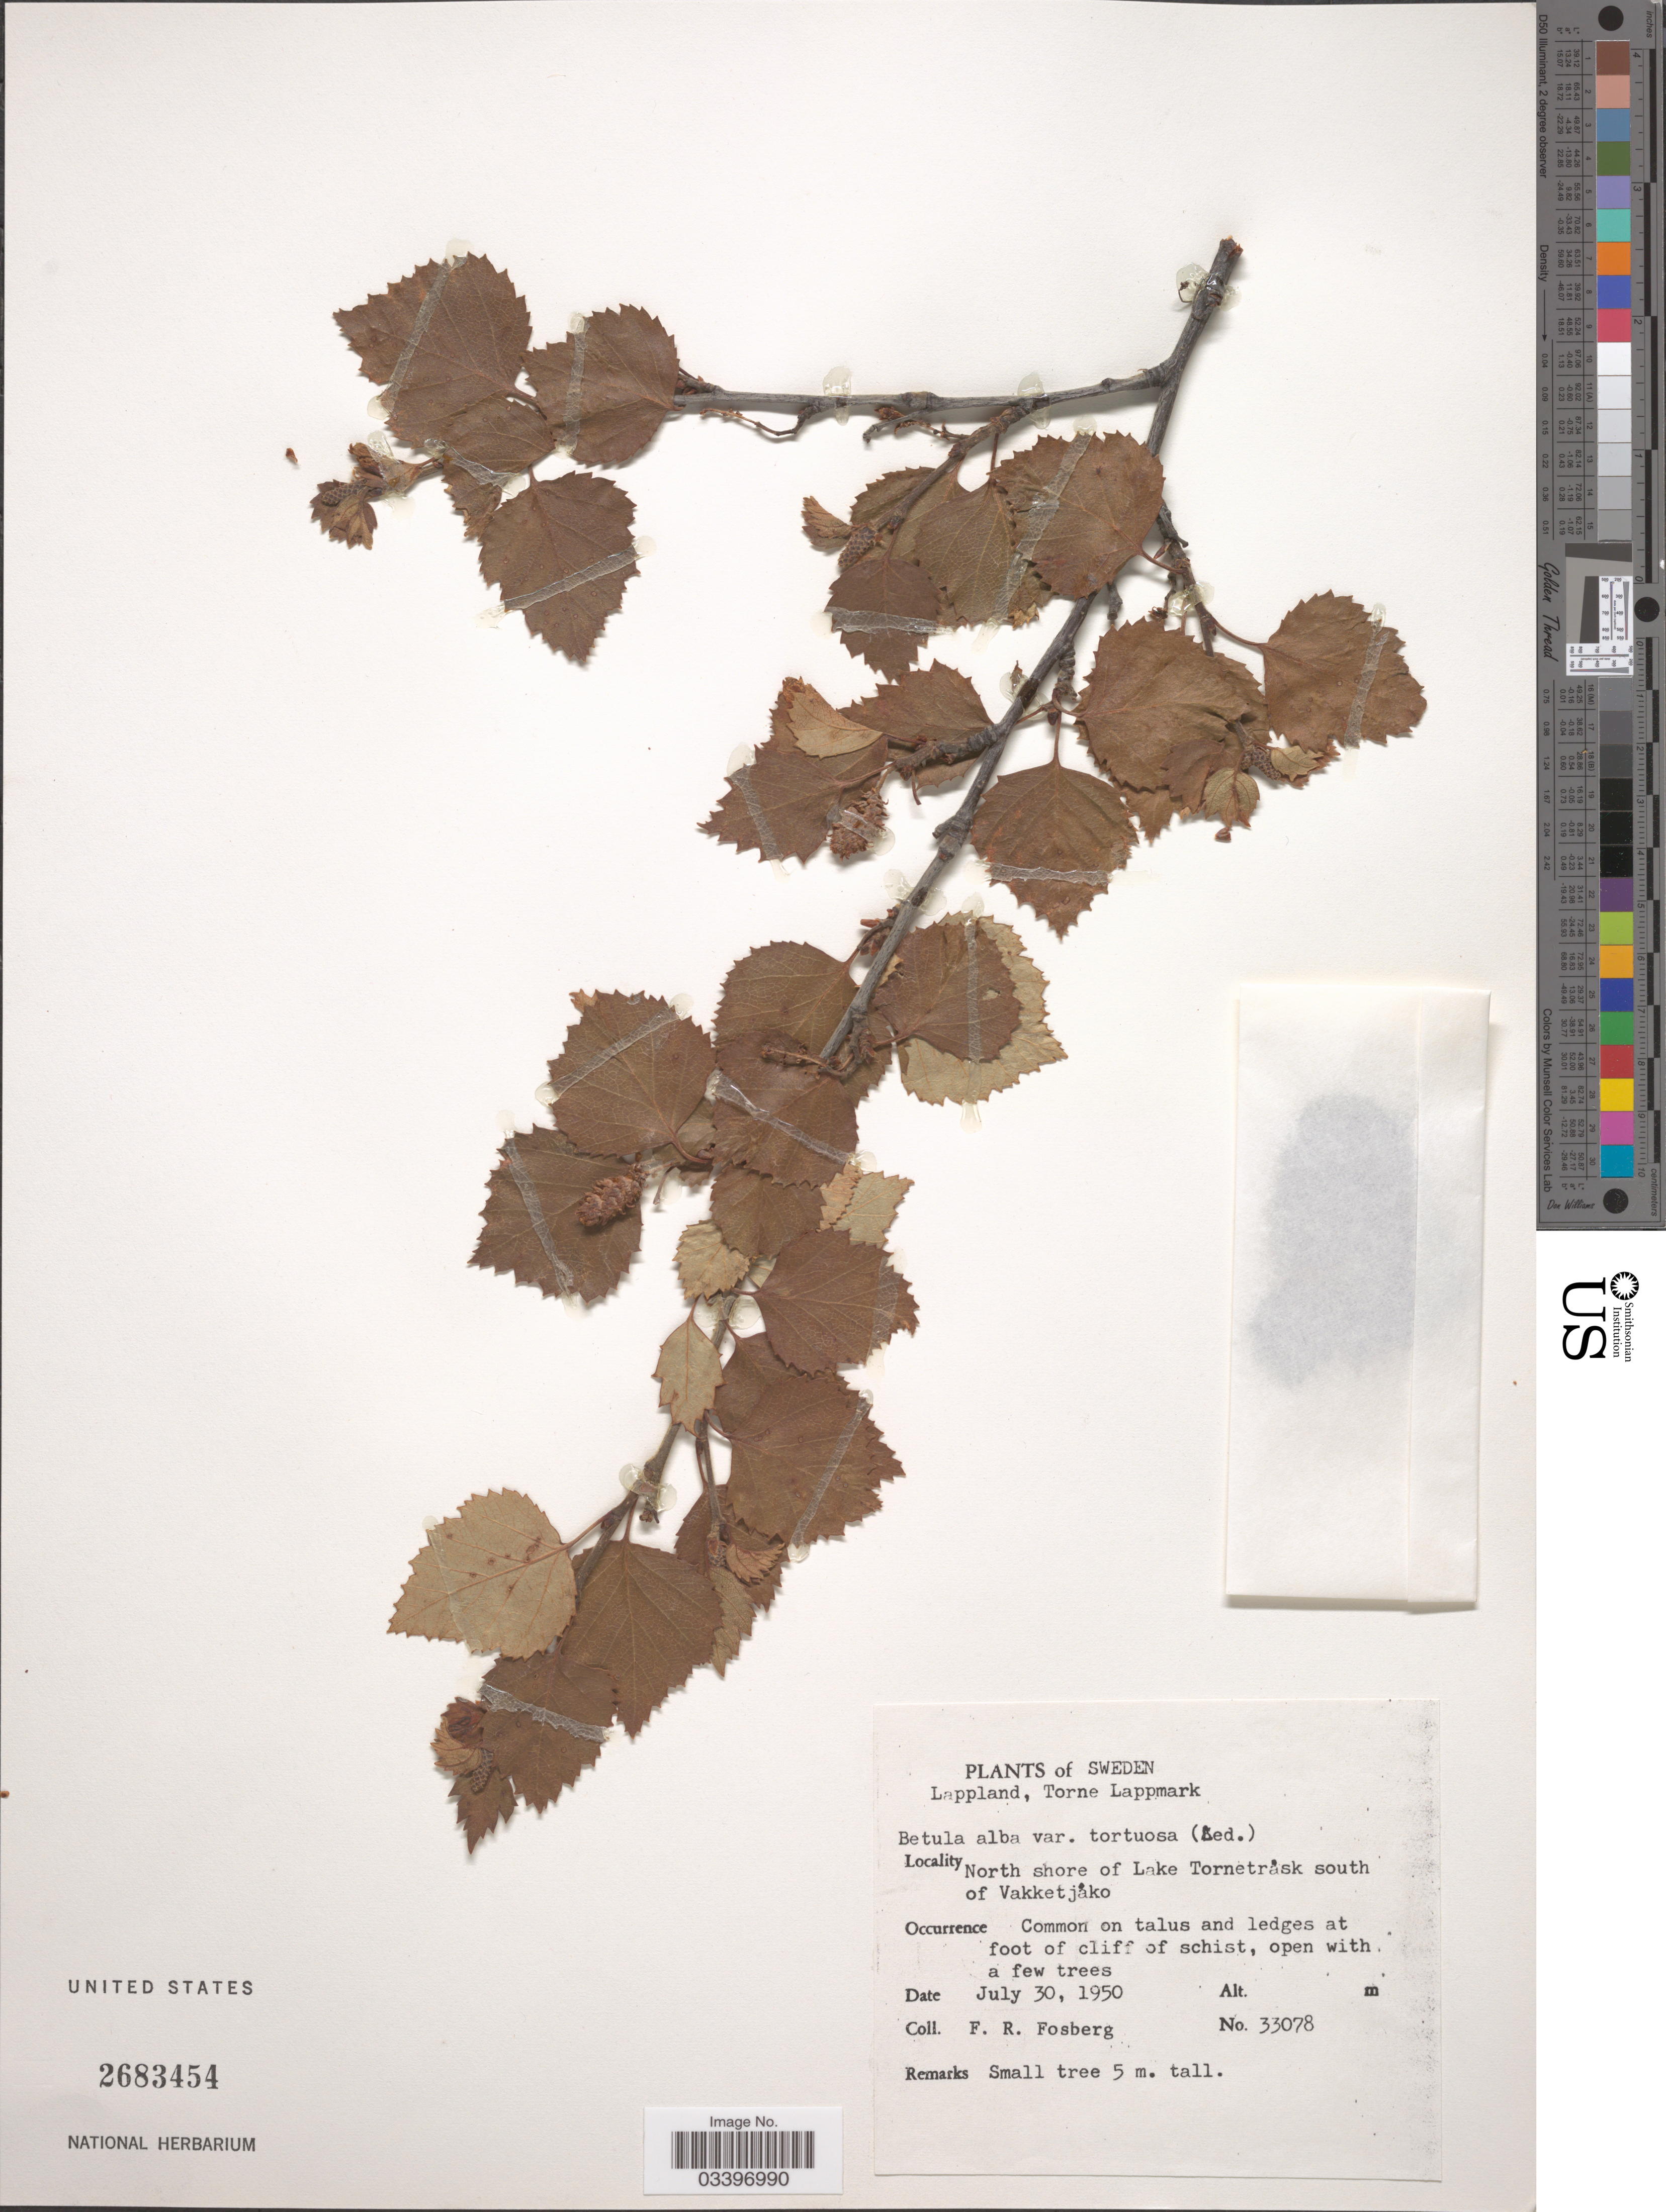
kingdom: Plantae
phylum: Tracheophyta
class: Magnoliopsida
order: Fagales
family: Betulaceae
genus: Betula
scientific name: Betula alba subsp. tortuosa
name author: (Ledeb.) Regel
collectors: F. R. Fosberg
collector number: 33078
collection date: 1950-07-30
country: Sweden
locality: Lappland, Torne Lappmark. North shore of Lake Tornetråsk south of Vakketjåko.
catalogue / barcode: US 2683454